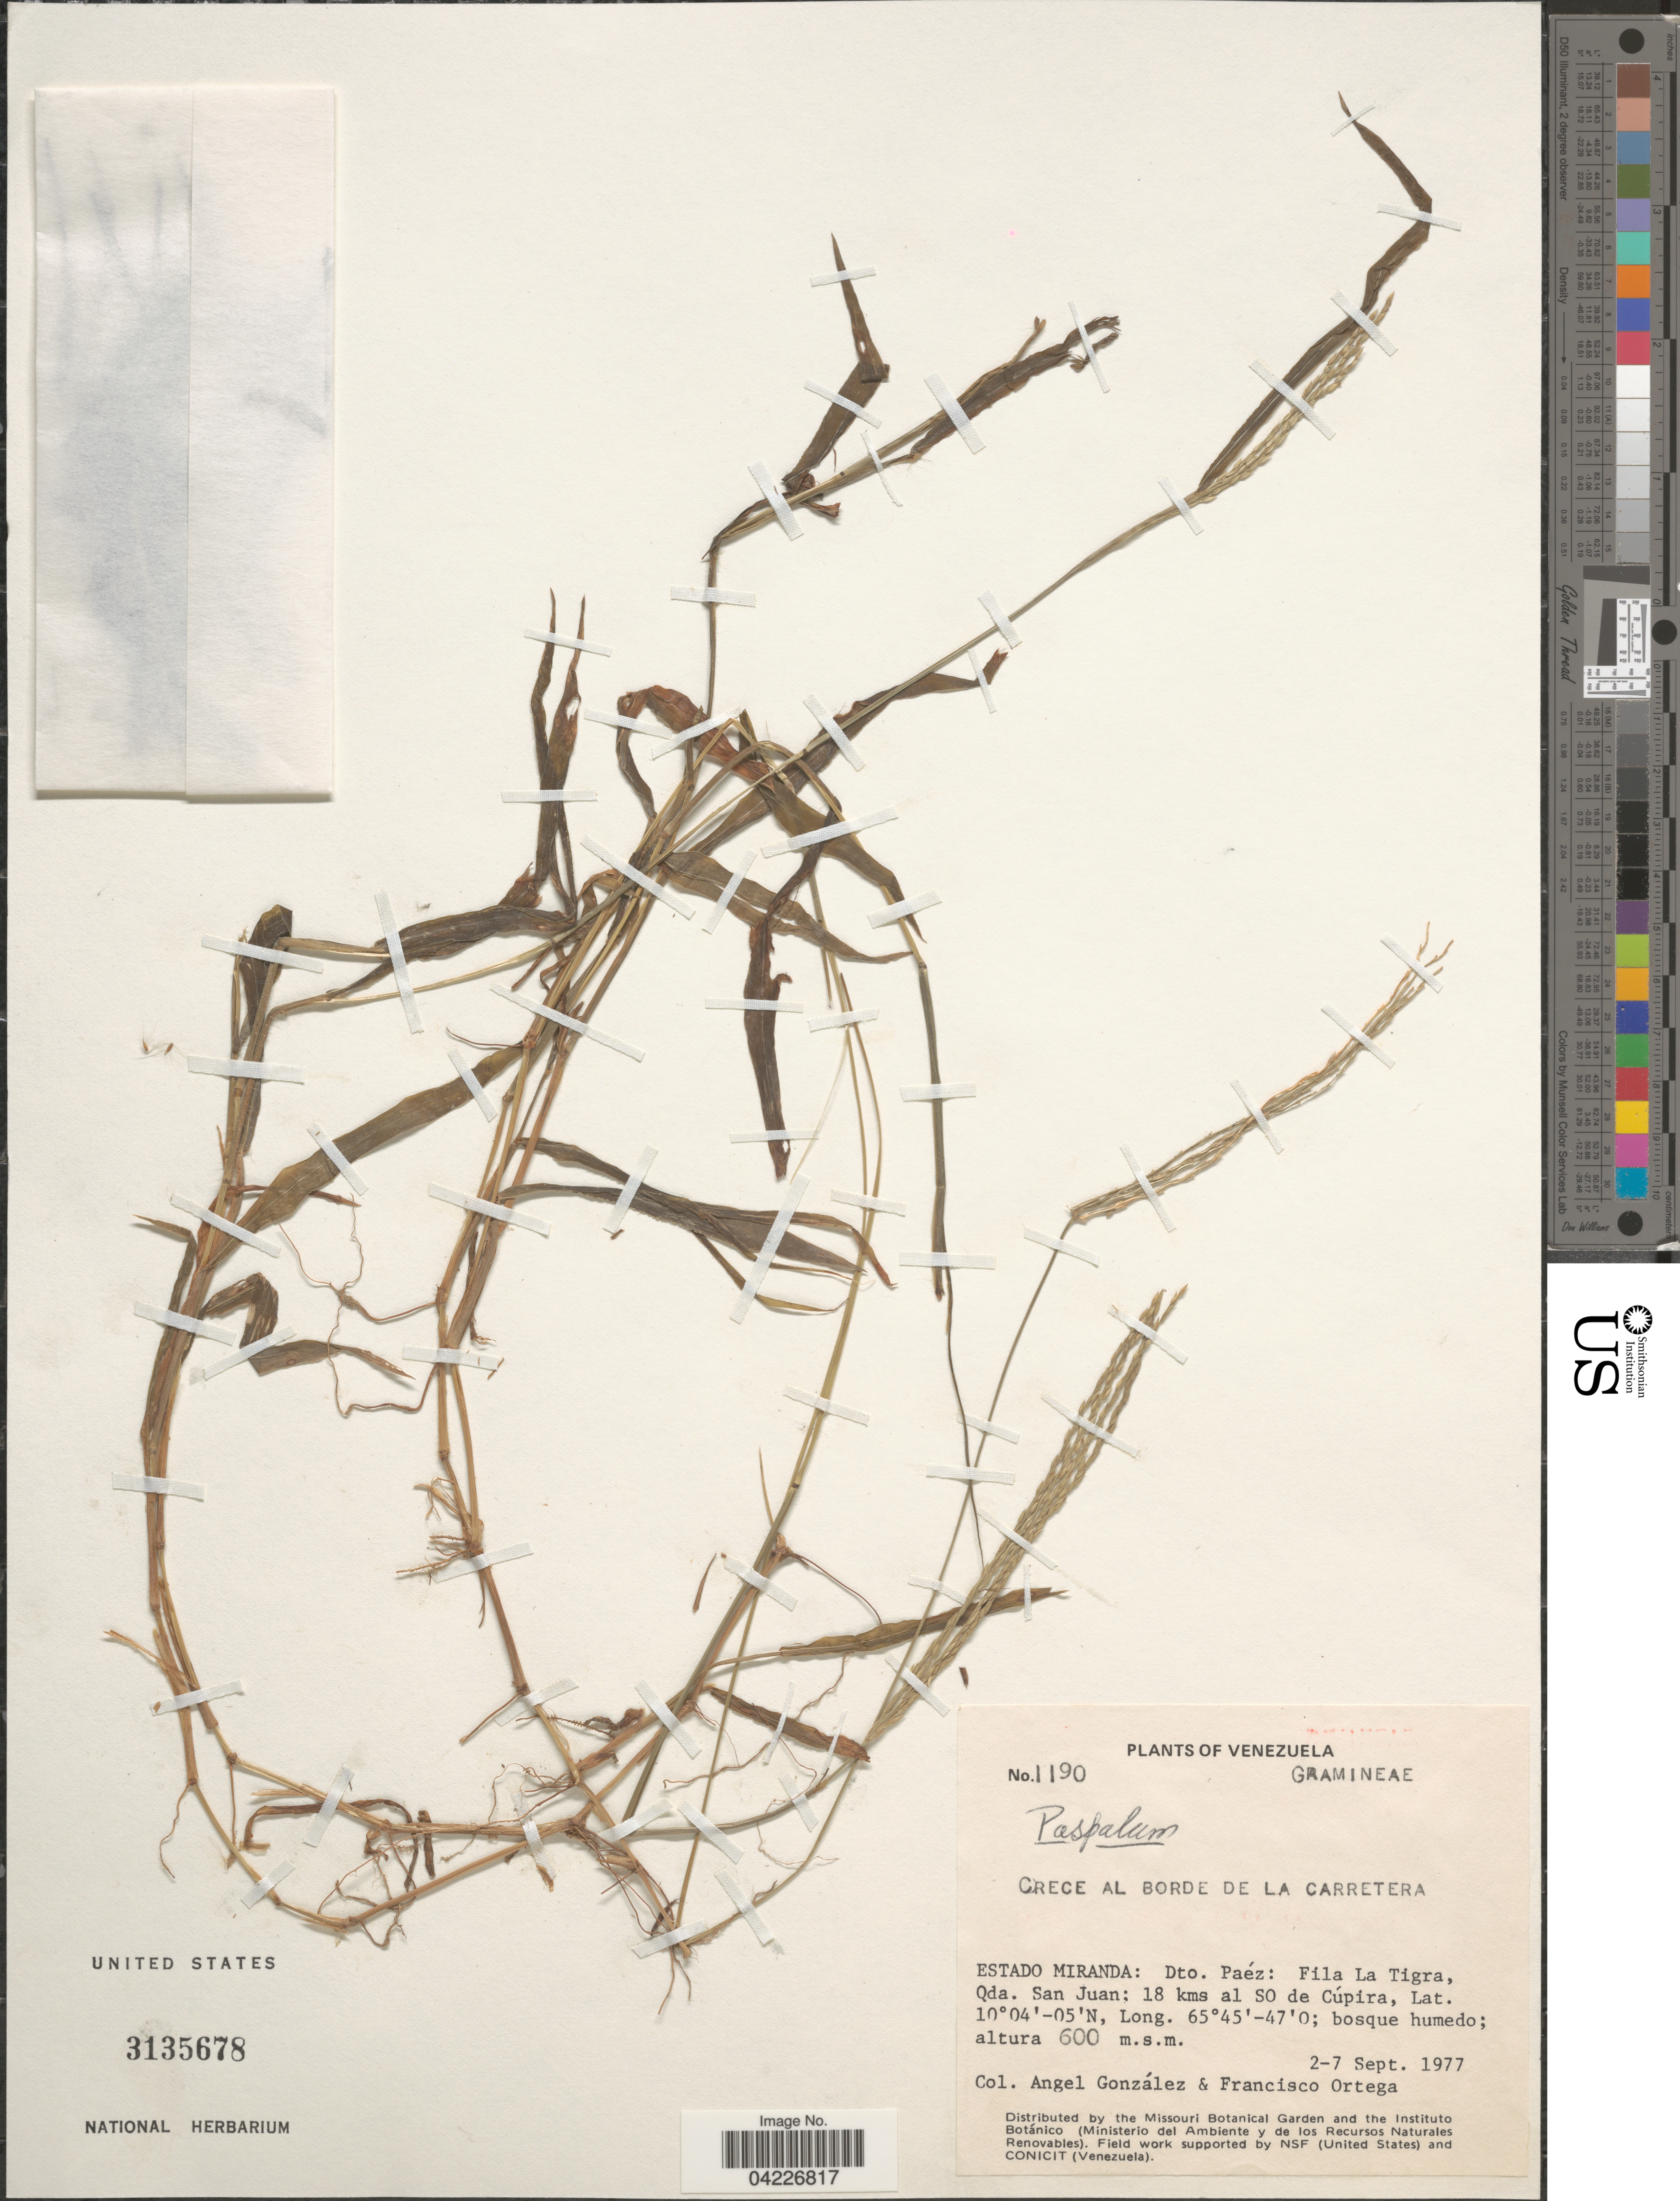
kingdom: Plantae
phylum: Tracheophyta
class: Liliopsida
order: Poales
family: Poaceae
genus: Paspalum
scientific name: Paspalum sp.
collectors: A. C. González & F. J. Ortega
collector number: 1190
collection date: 1977-09-02/1977-09-07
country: Venezuela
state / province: Miranda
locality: Crece al borde de la carretera. Dto. Paéz: Fila La Tigra, Qda. San Juan: 18 kms al SO de Cúpira.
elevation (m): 600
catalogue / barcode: US 3135678